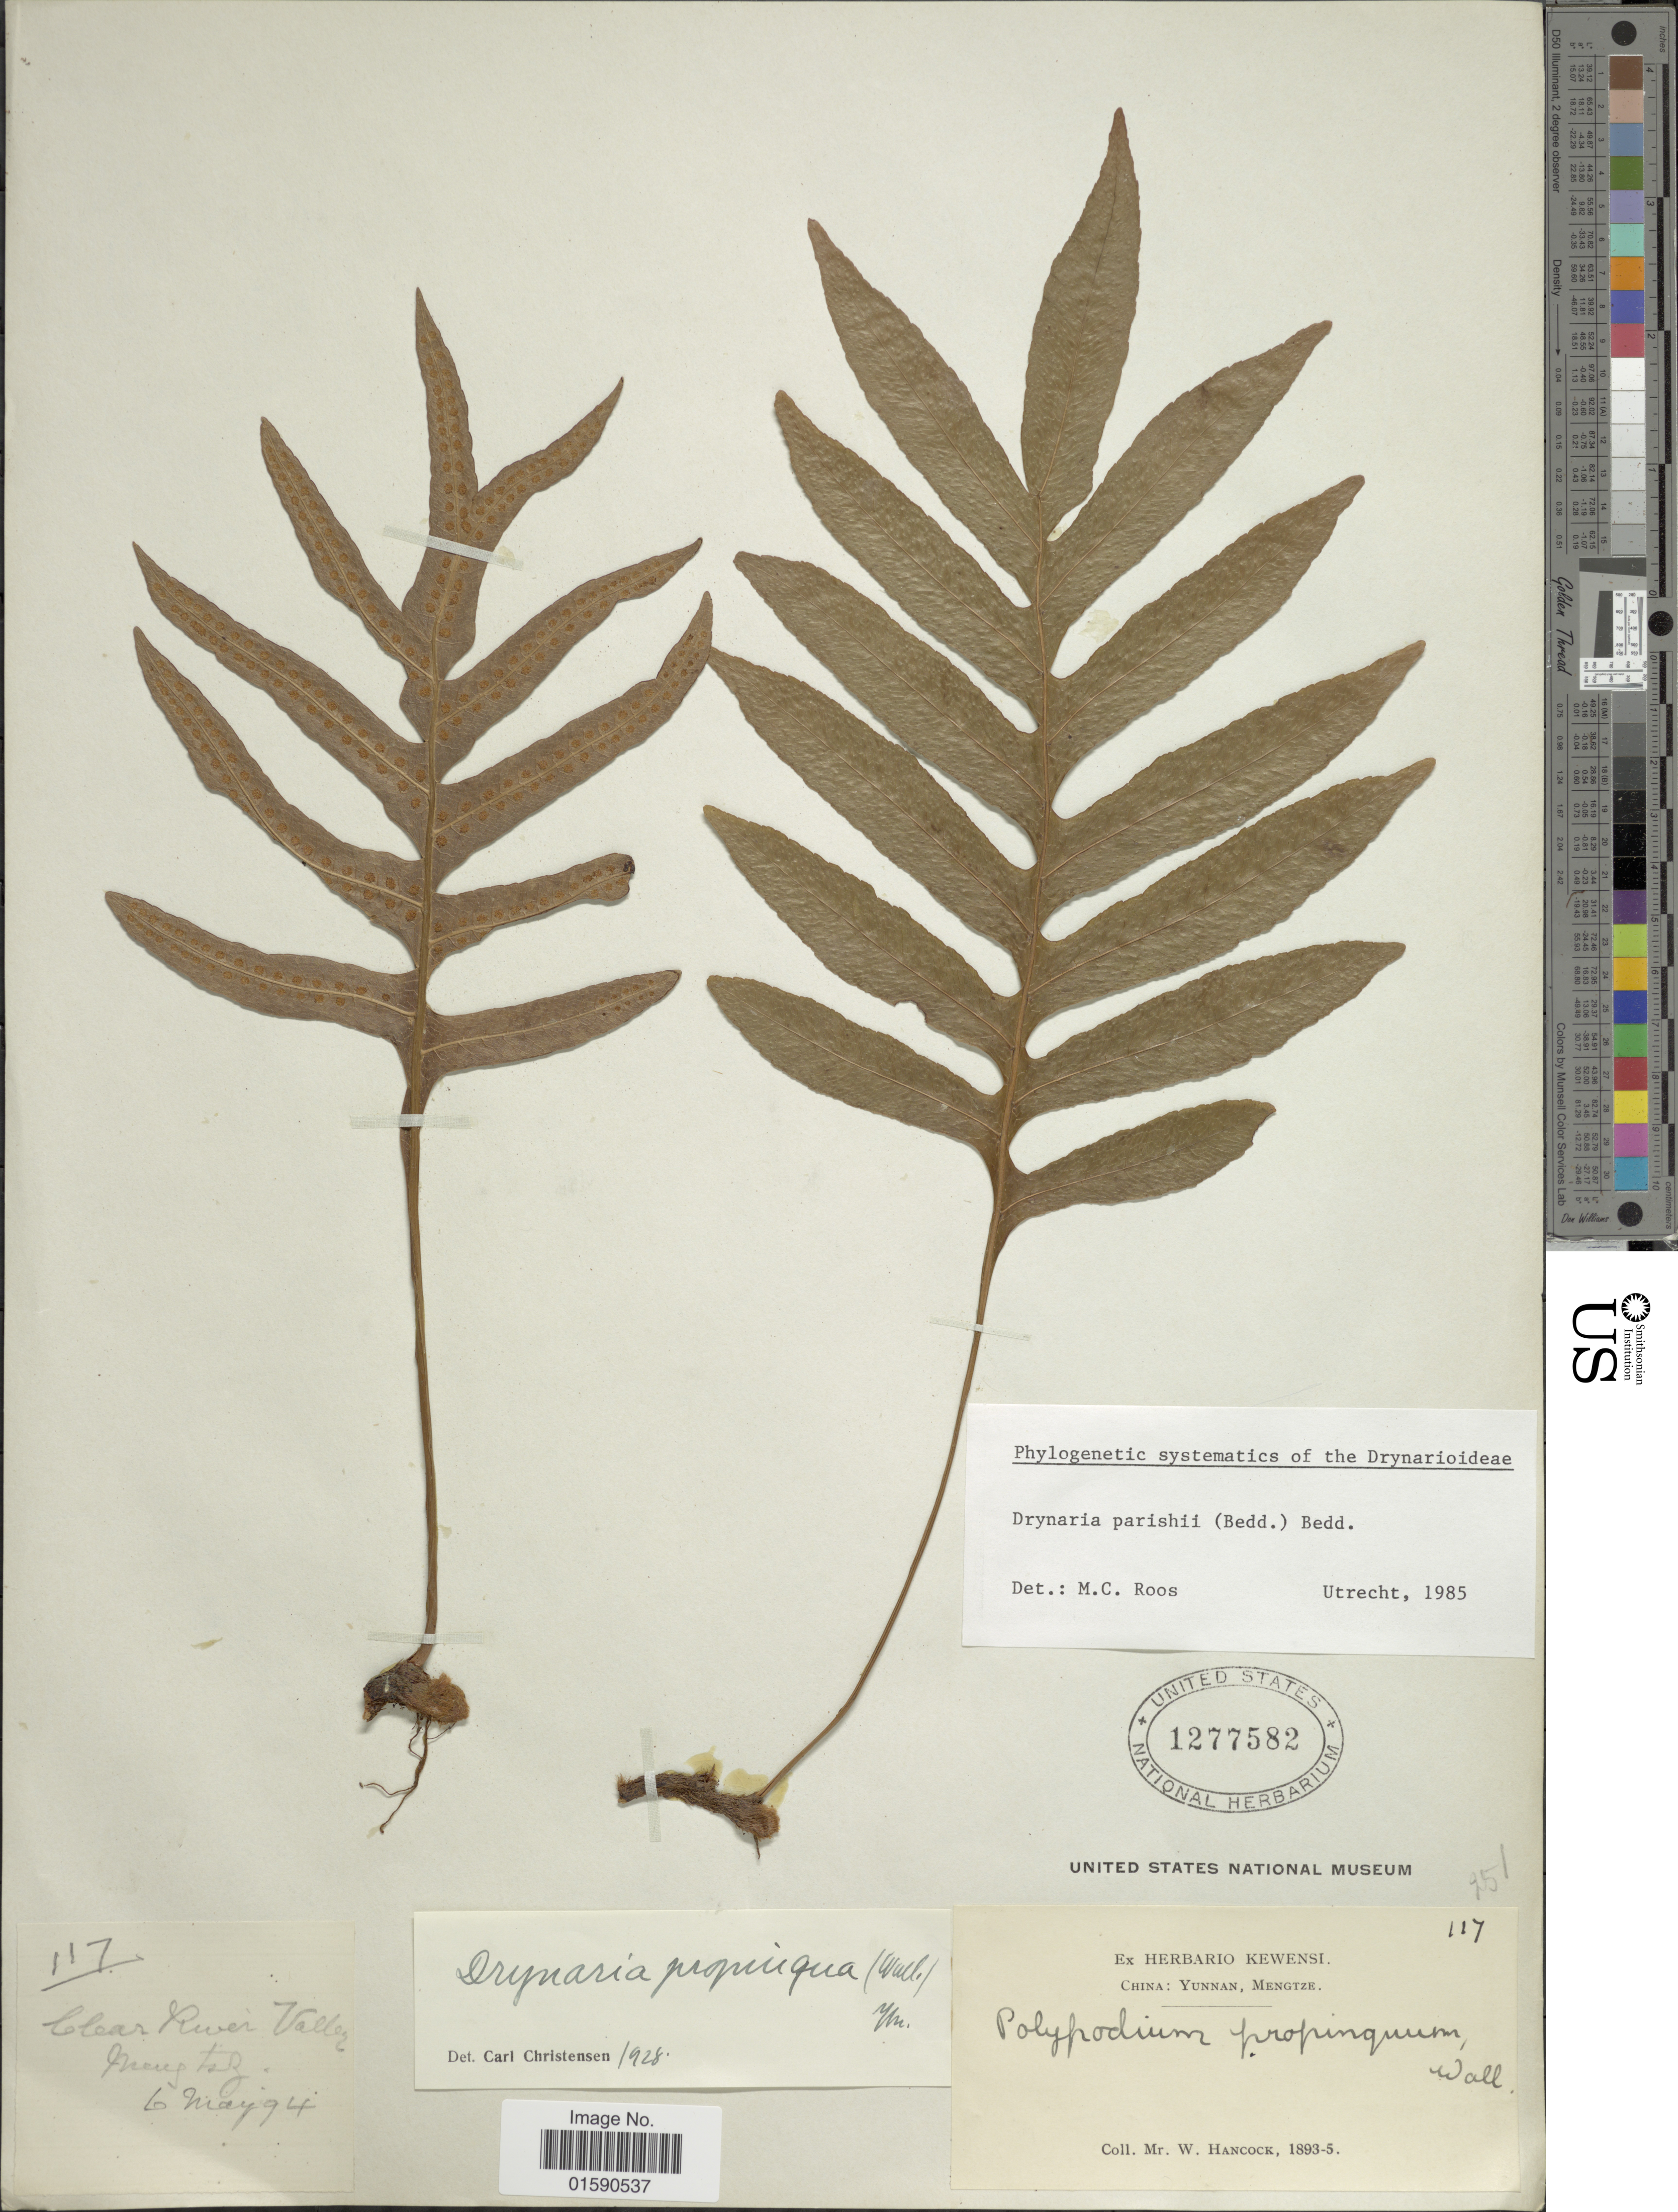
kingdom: Plantae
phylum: Tracheophyta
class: Polypodiopsida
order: Polypodiales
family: Polypodiaceae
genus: Drynaria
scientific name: Drynaria parishii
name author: (Bedd.) Bedd.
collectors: W. Hancock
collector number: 117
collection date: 1893/1895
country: China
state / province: Yunnan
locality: Mengtze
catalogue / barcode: US 1277582